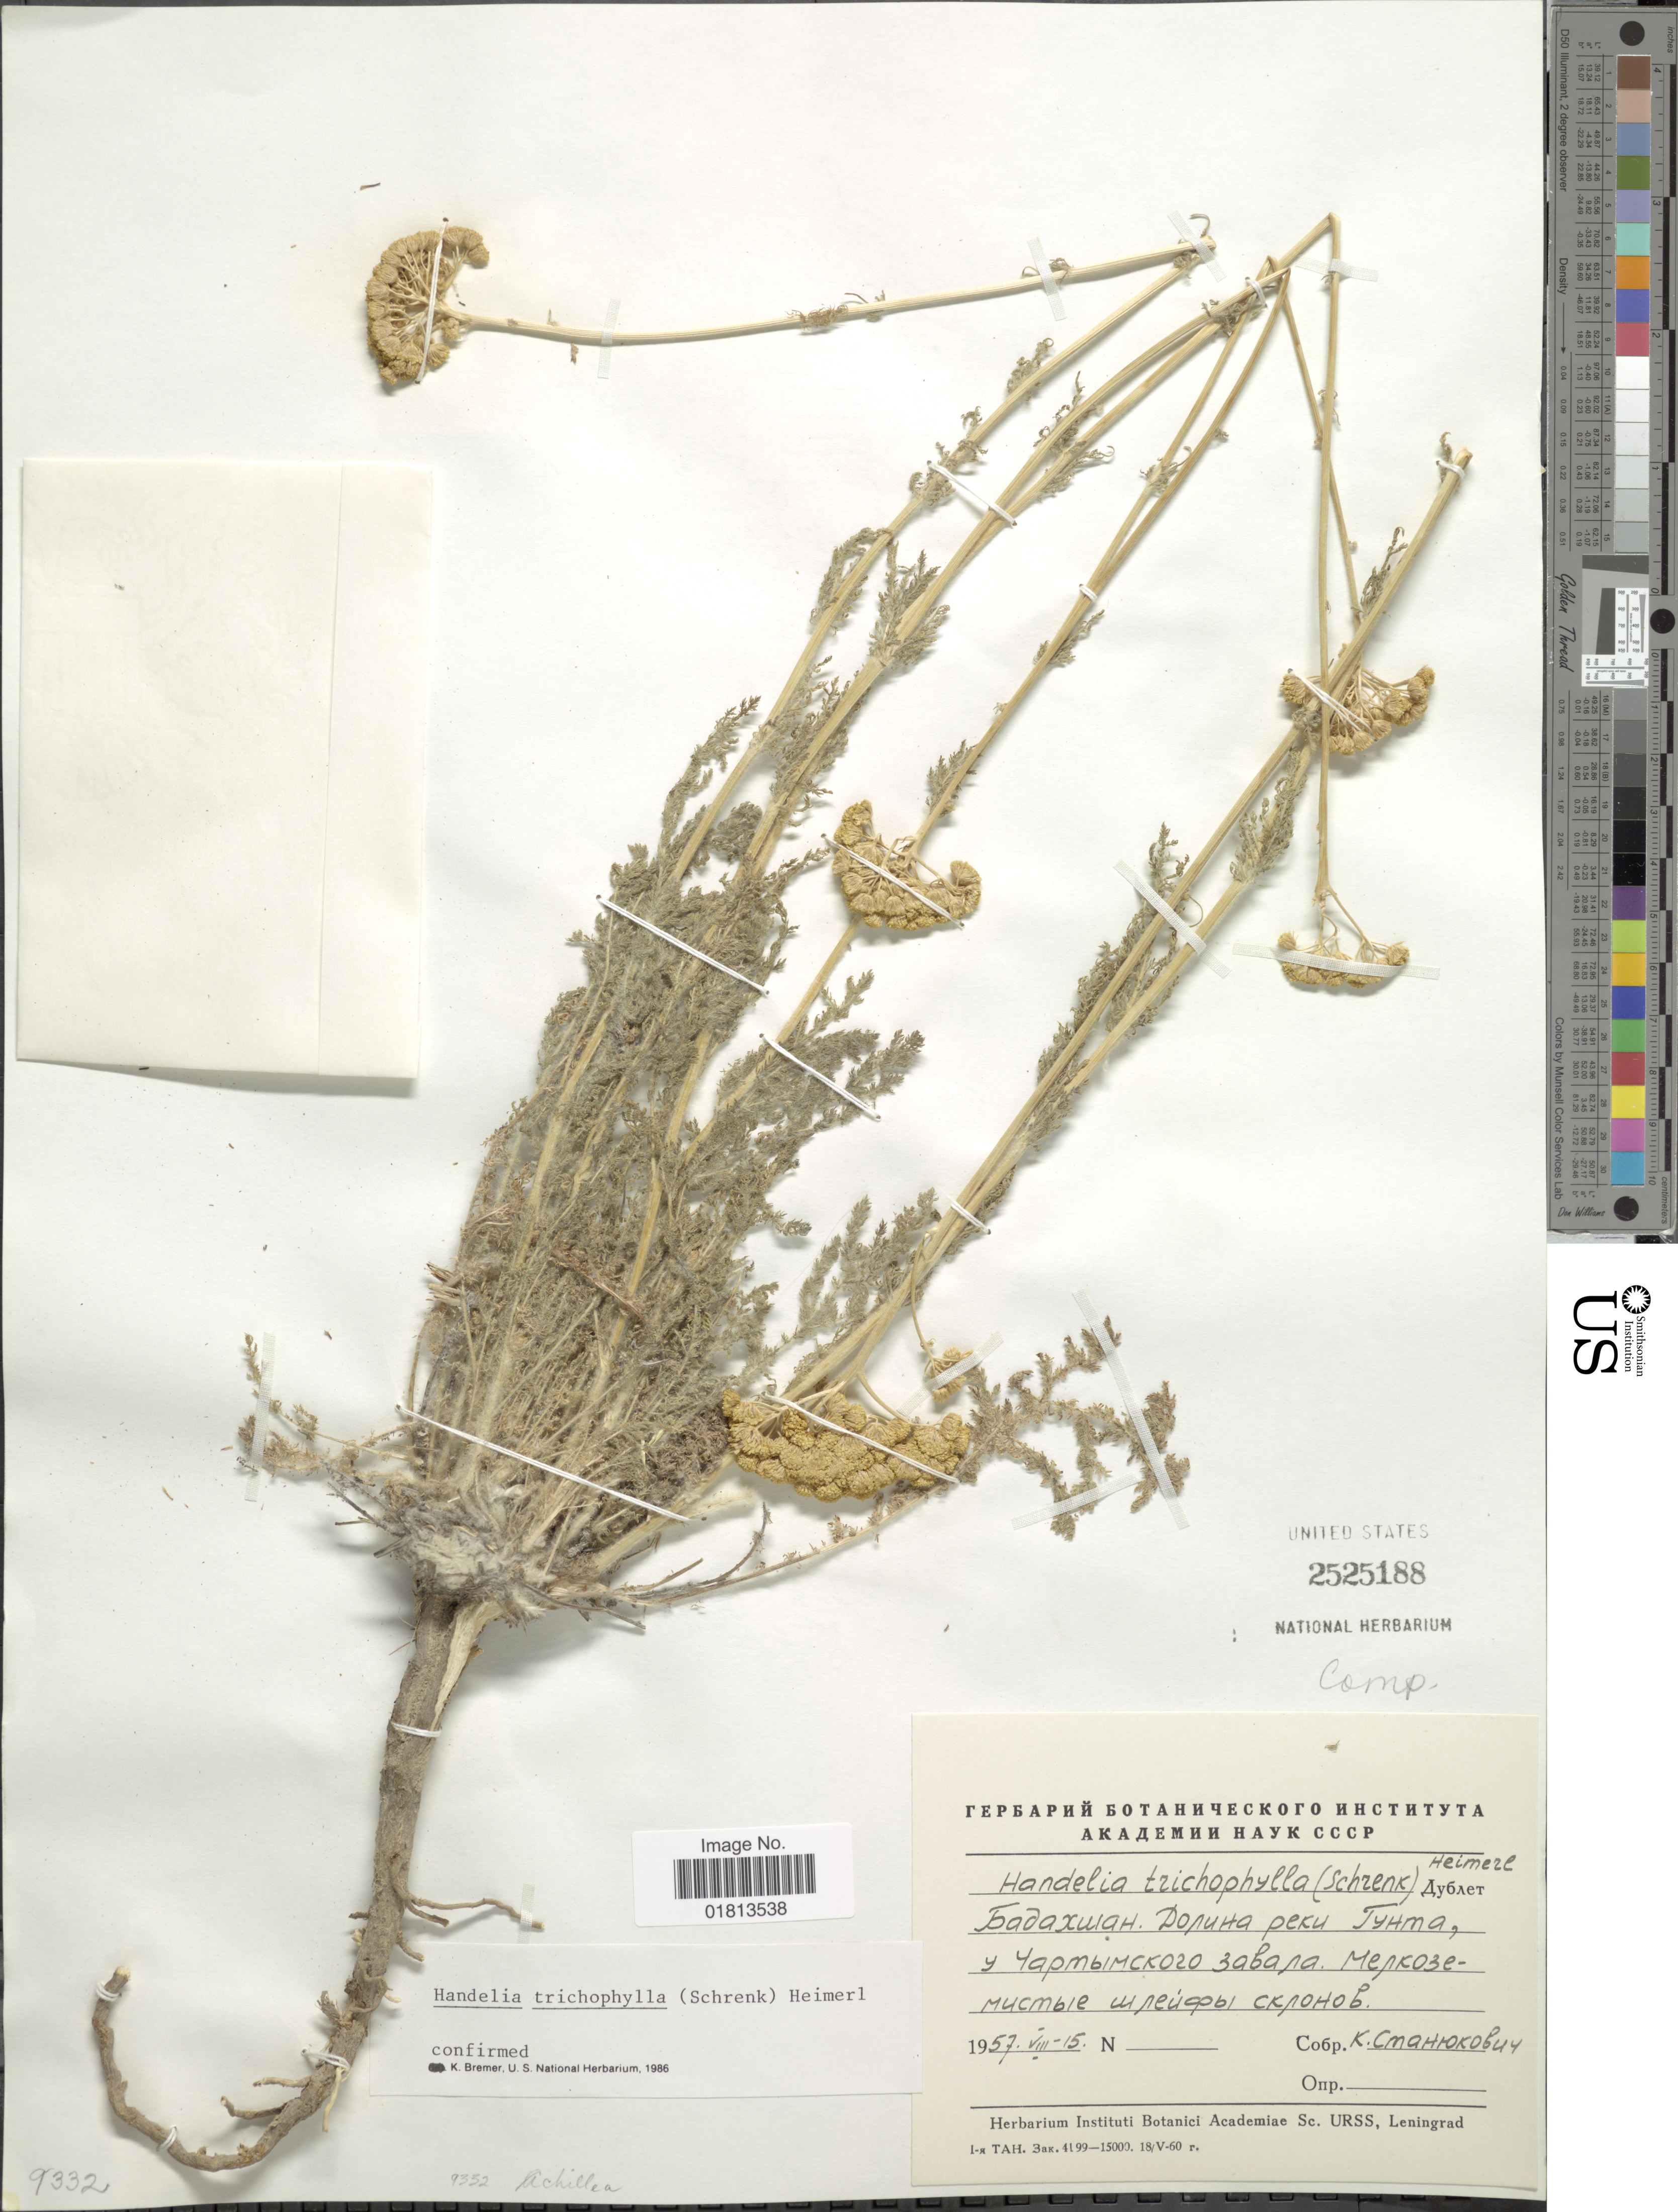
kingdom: Plantae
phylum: Tracheophyta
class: Magnoliopsida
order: Asterales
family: Asteraceae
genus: Handelia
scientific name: Handelia trichophylla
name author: (Schrenk) Heimerl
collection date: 1957-08-15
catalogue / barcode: US 2525188